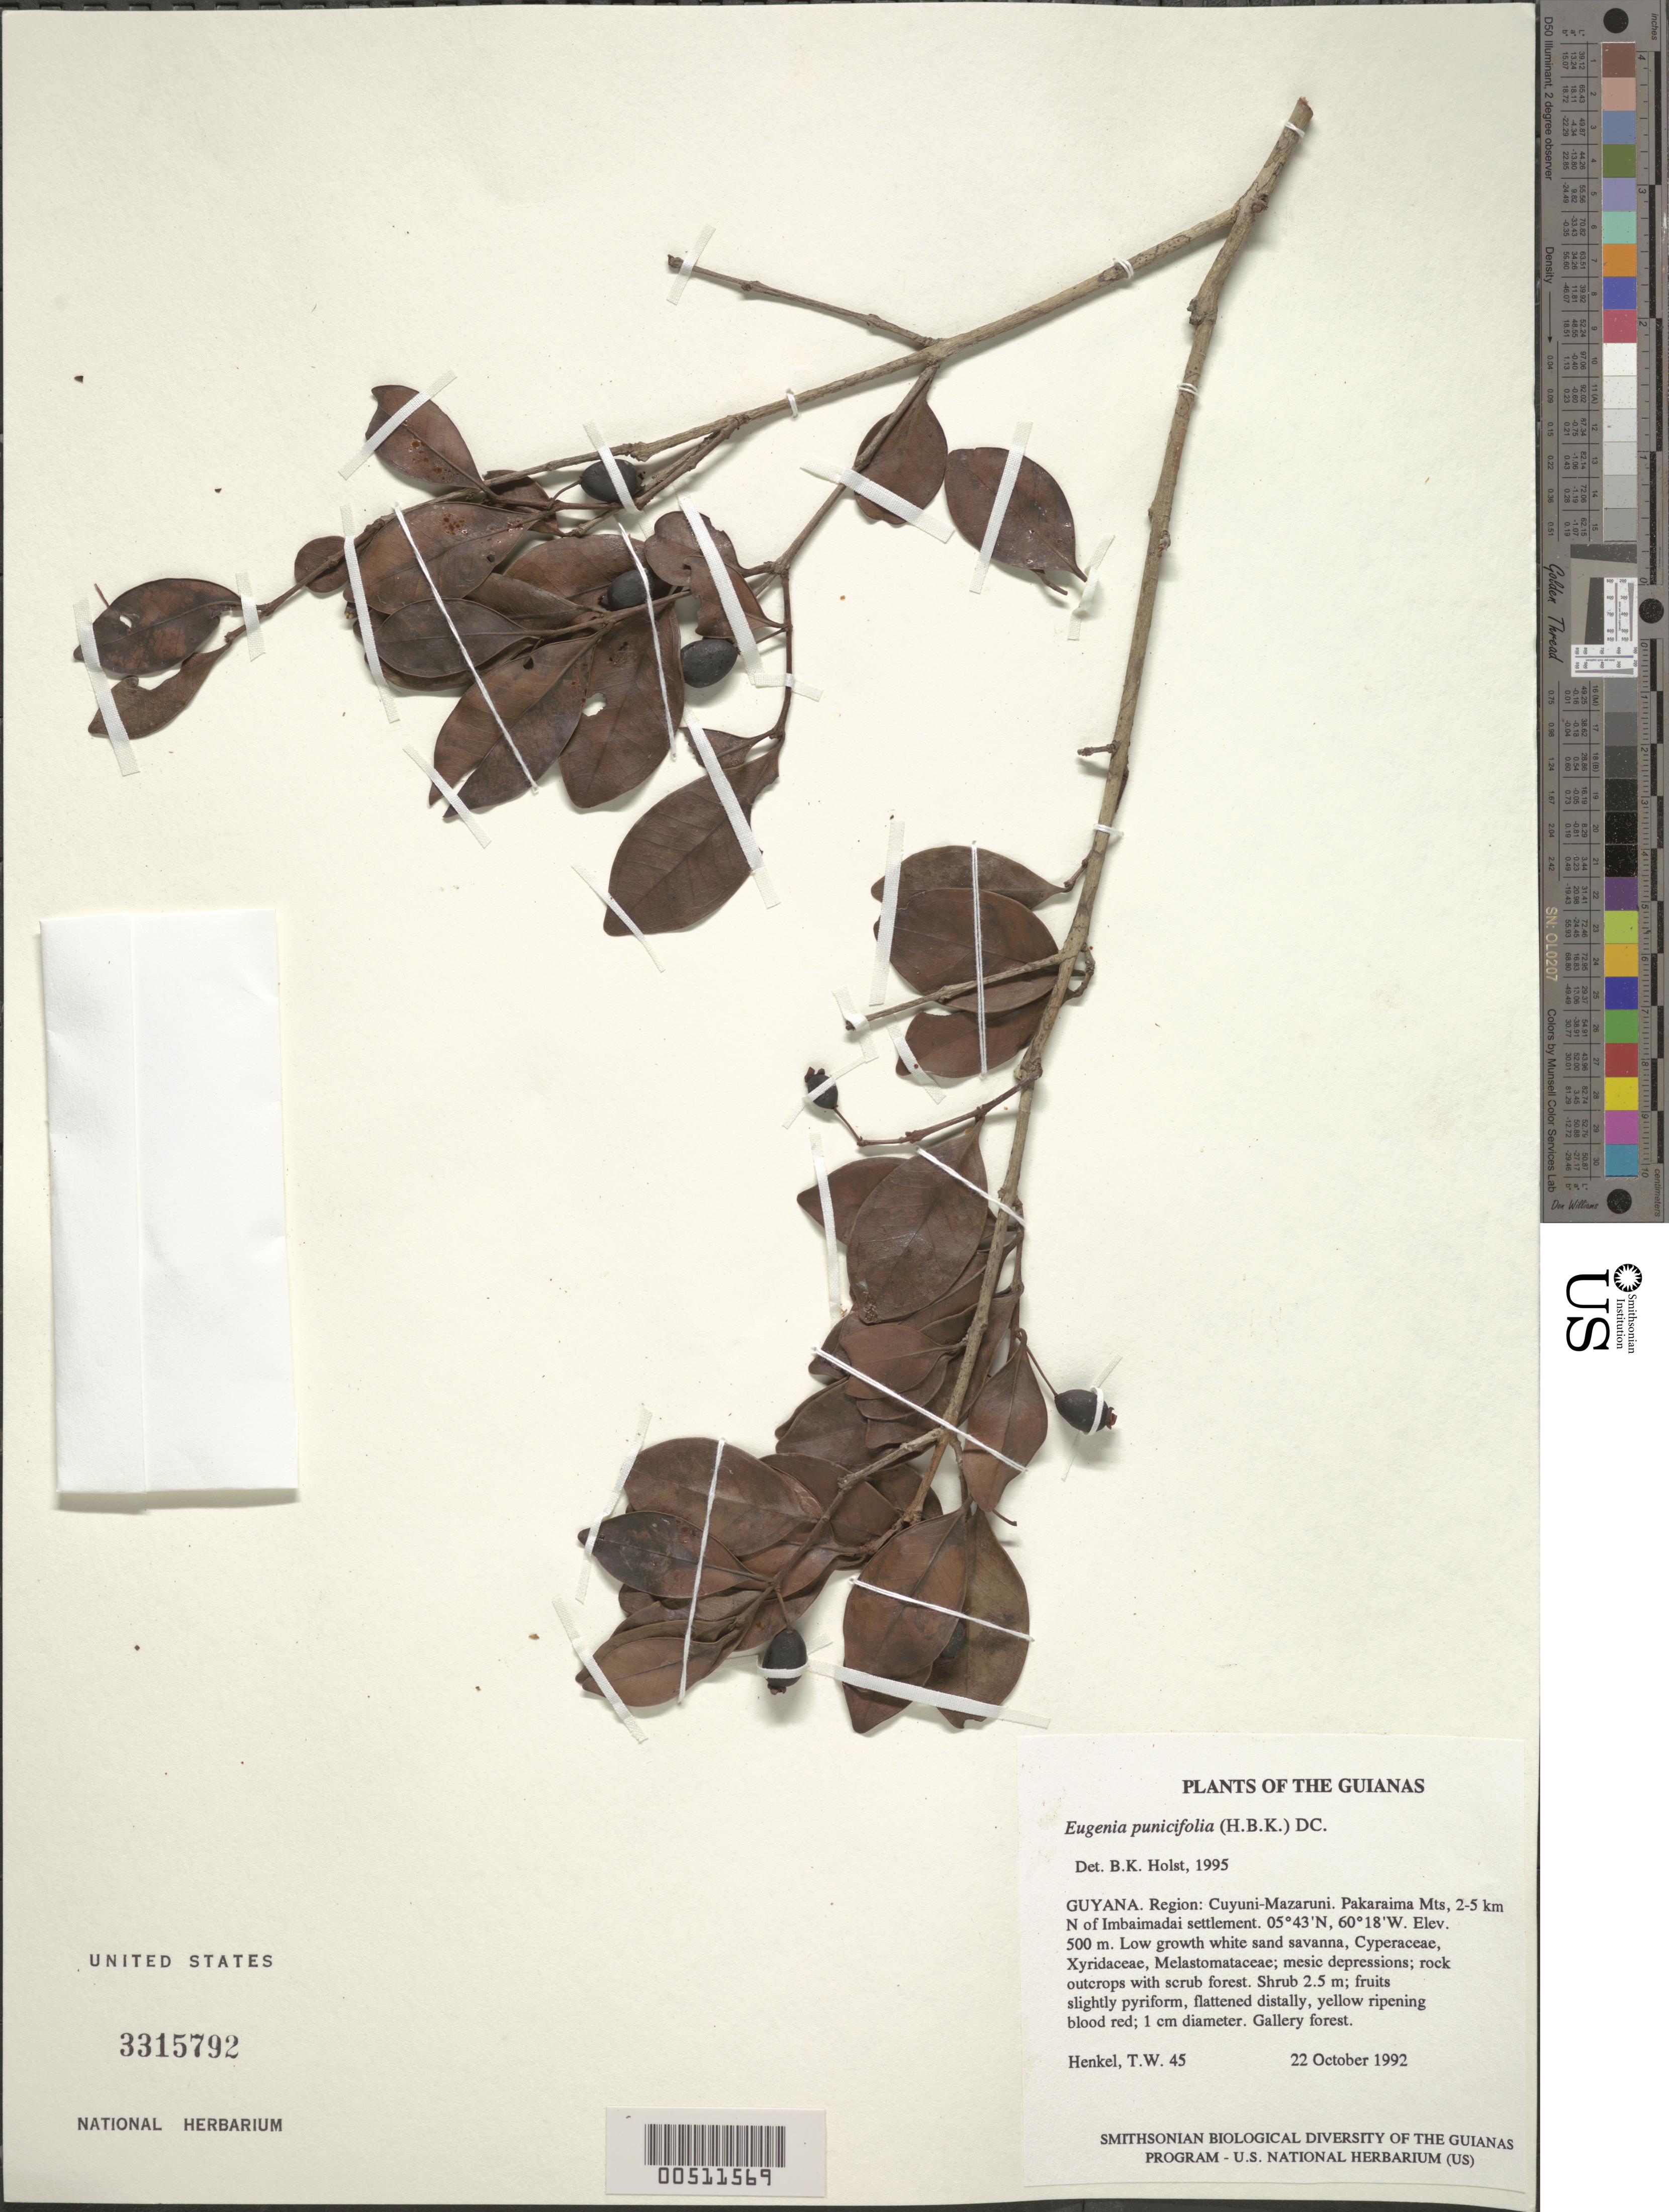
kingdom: Plantae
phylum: Tracheophyta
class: Magnoliopsida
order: Myrtales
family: Myrtaceae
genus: Eugenia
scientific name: Eugenia punicifolia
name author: (Kunth) DC.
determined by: Holst, Bruce K.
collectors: T. Henkel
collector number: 45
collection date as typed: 22 October 1992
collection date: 1992-10-22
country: Guyana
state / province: Cuyuni-Mazaruni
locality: Pakaraima Mts, 2-5 km N of Imbaimadai settlement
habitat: Low growth white sand savanna, Cyperaceae, Xyridaceae, Melastomataceae; mesic depressions; rock outcrops with scrub forest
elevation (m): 500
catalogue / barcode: US 3315792